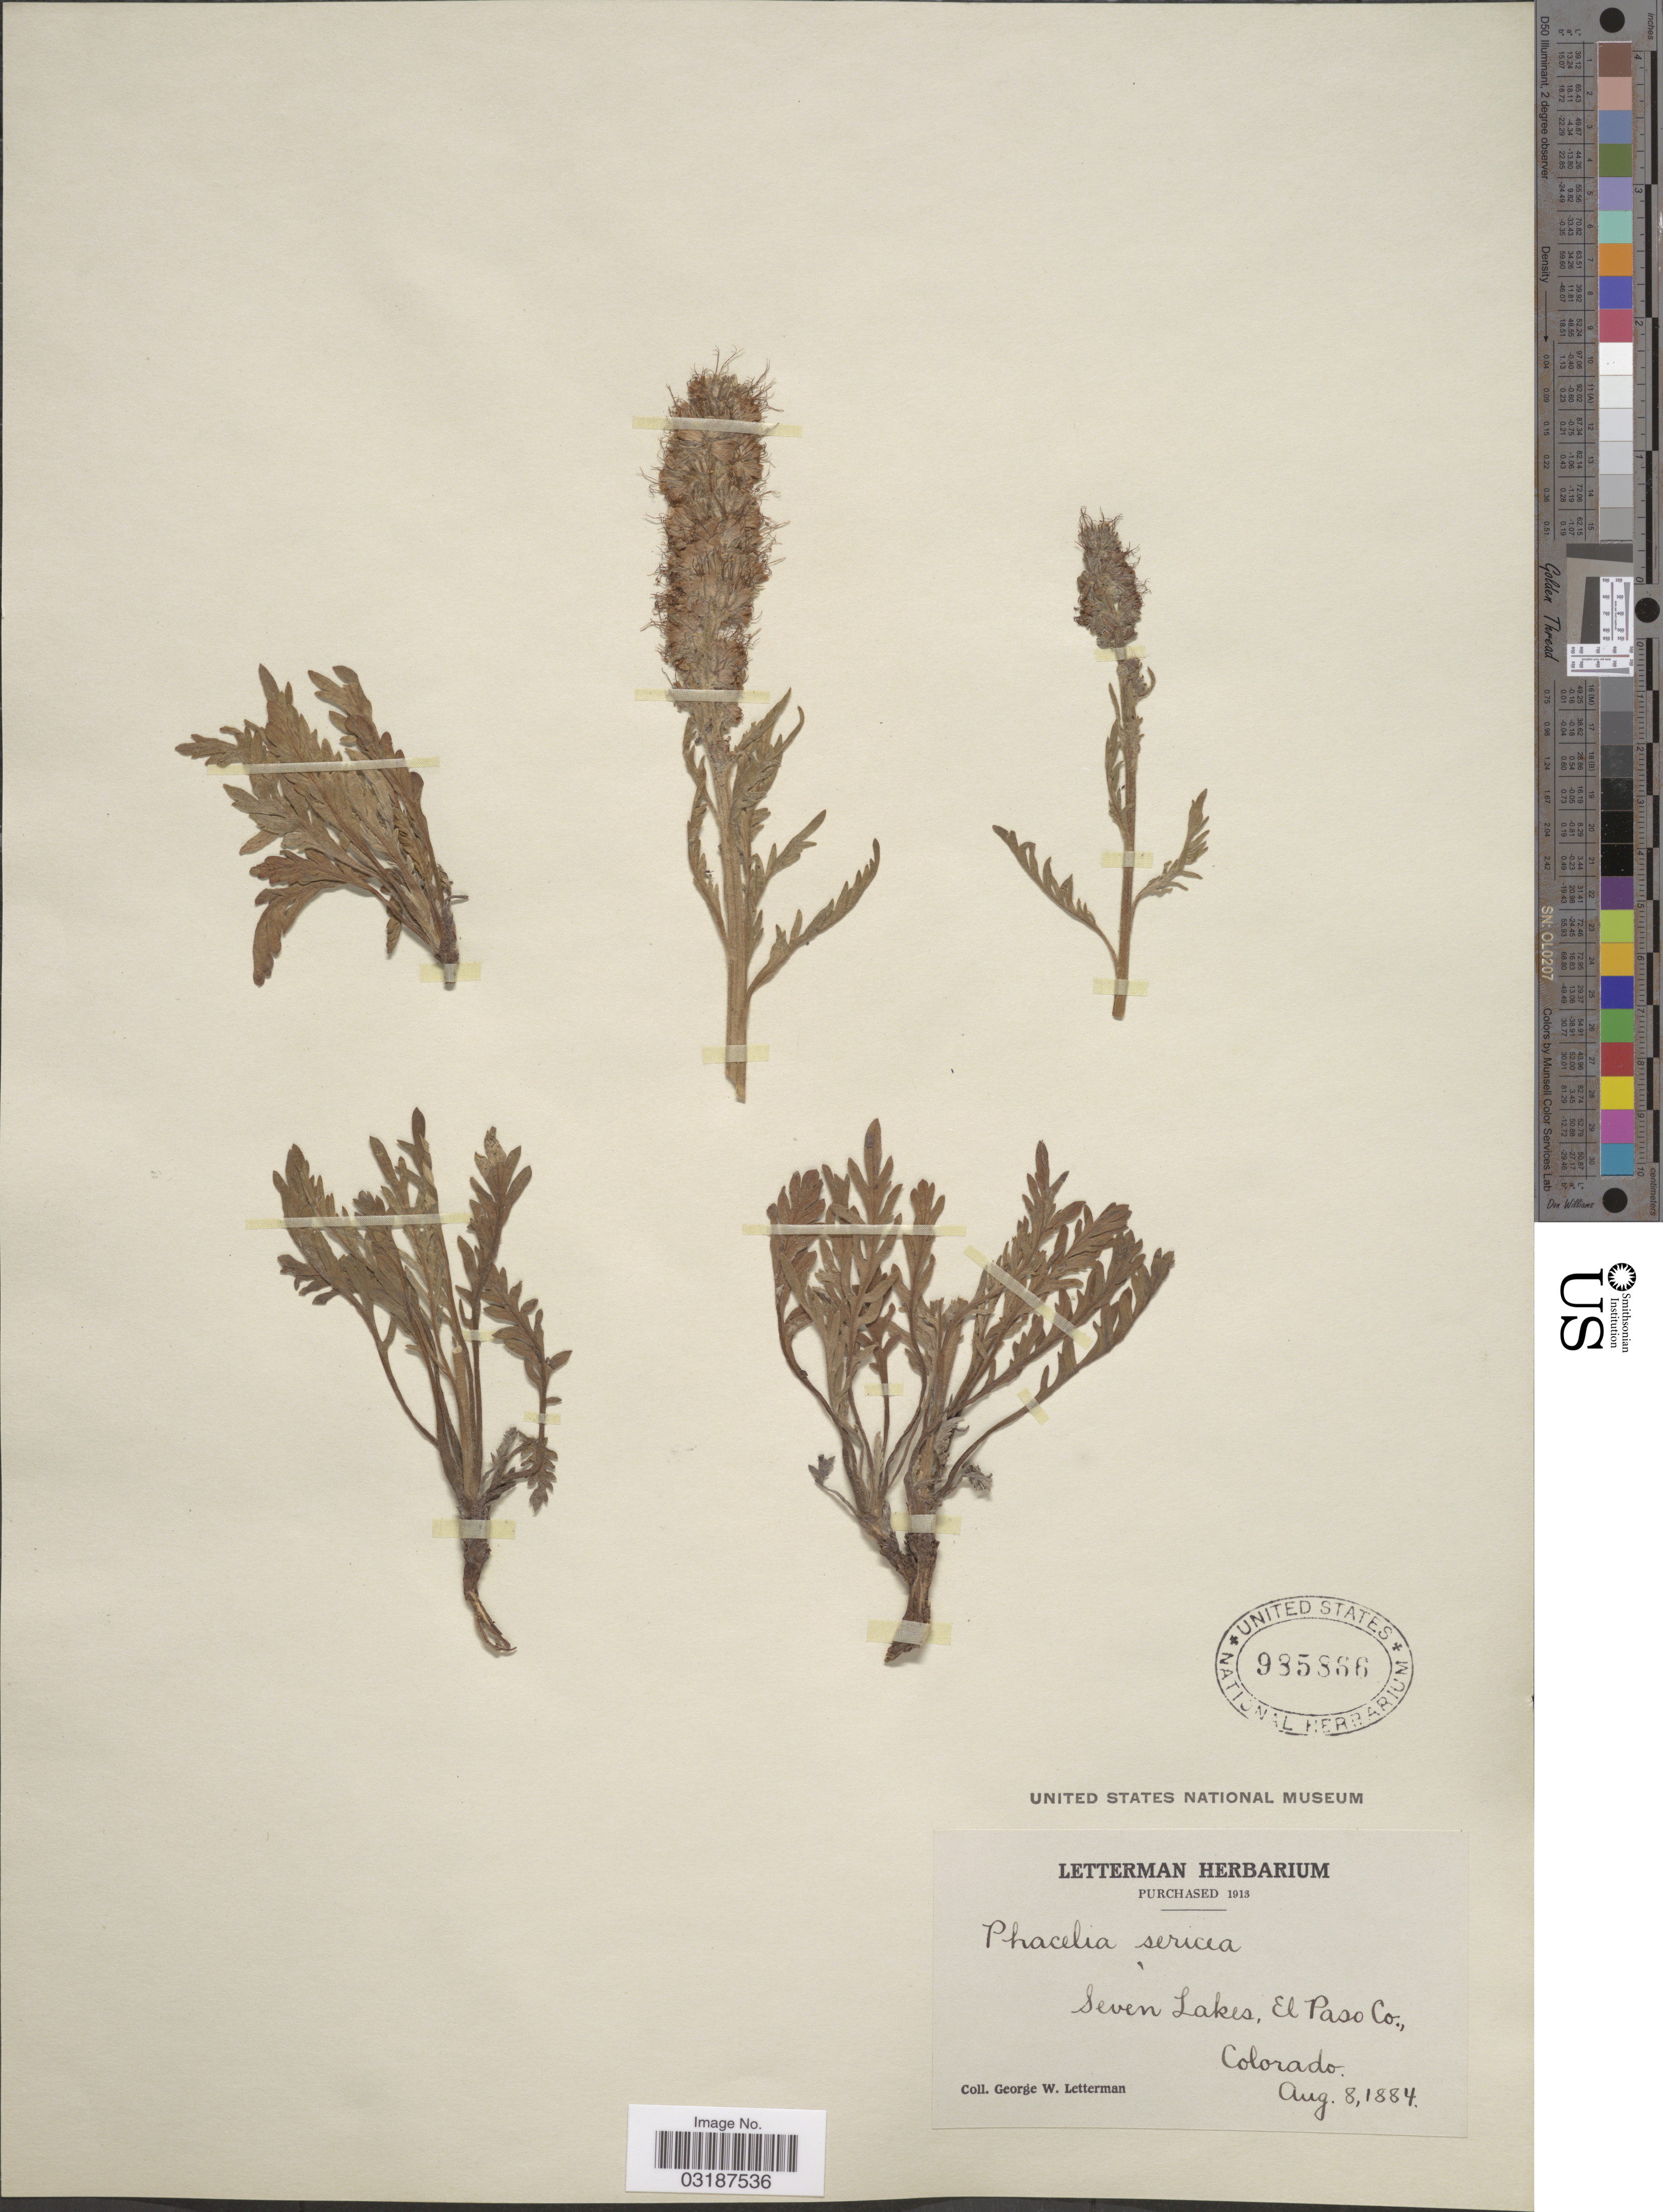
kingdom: Plantae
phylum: Tracheophyta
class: Magnoliopsida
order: Boraginales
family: Hydrophyllaceae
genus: Phacelia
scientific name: Phacelia sericea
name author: (Graham) A. Gray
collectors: G. W. Letterman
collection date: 1884-08-08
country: United States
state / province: Colorado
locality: Seven Lakes, El Paso Co.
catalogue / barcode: US 985866